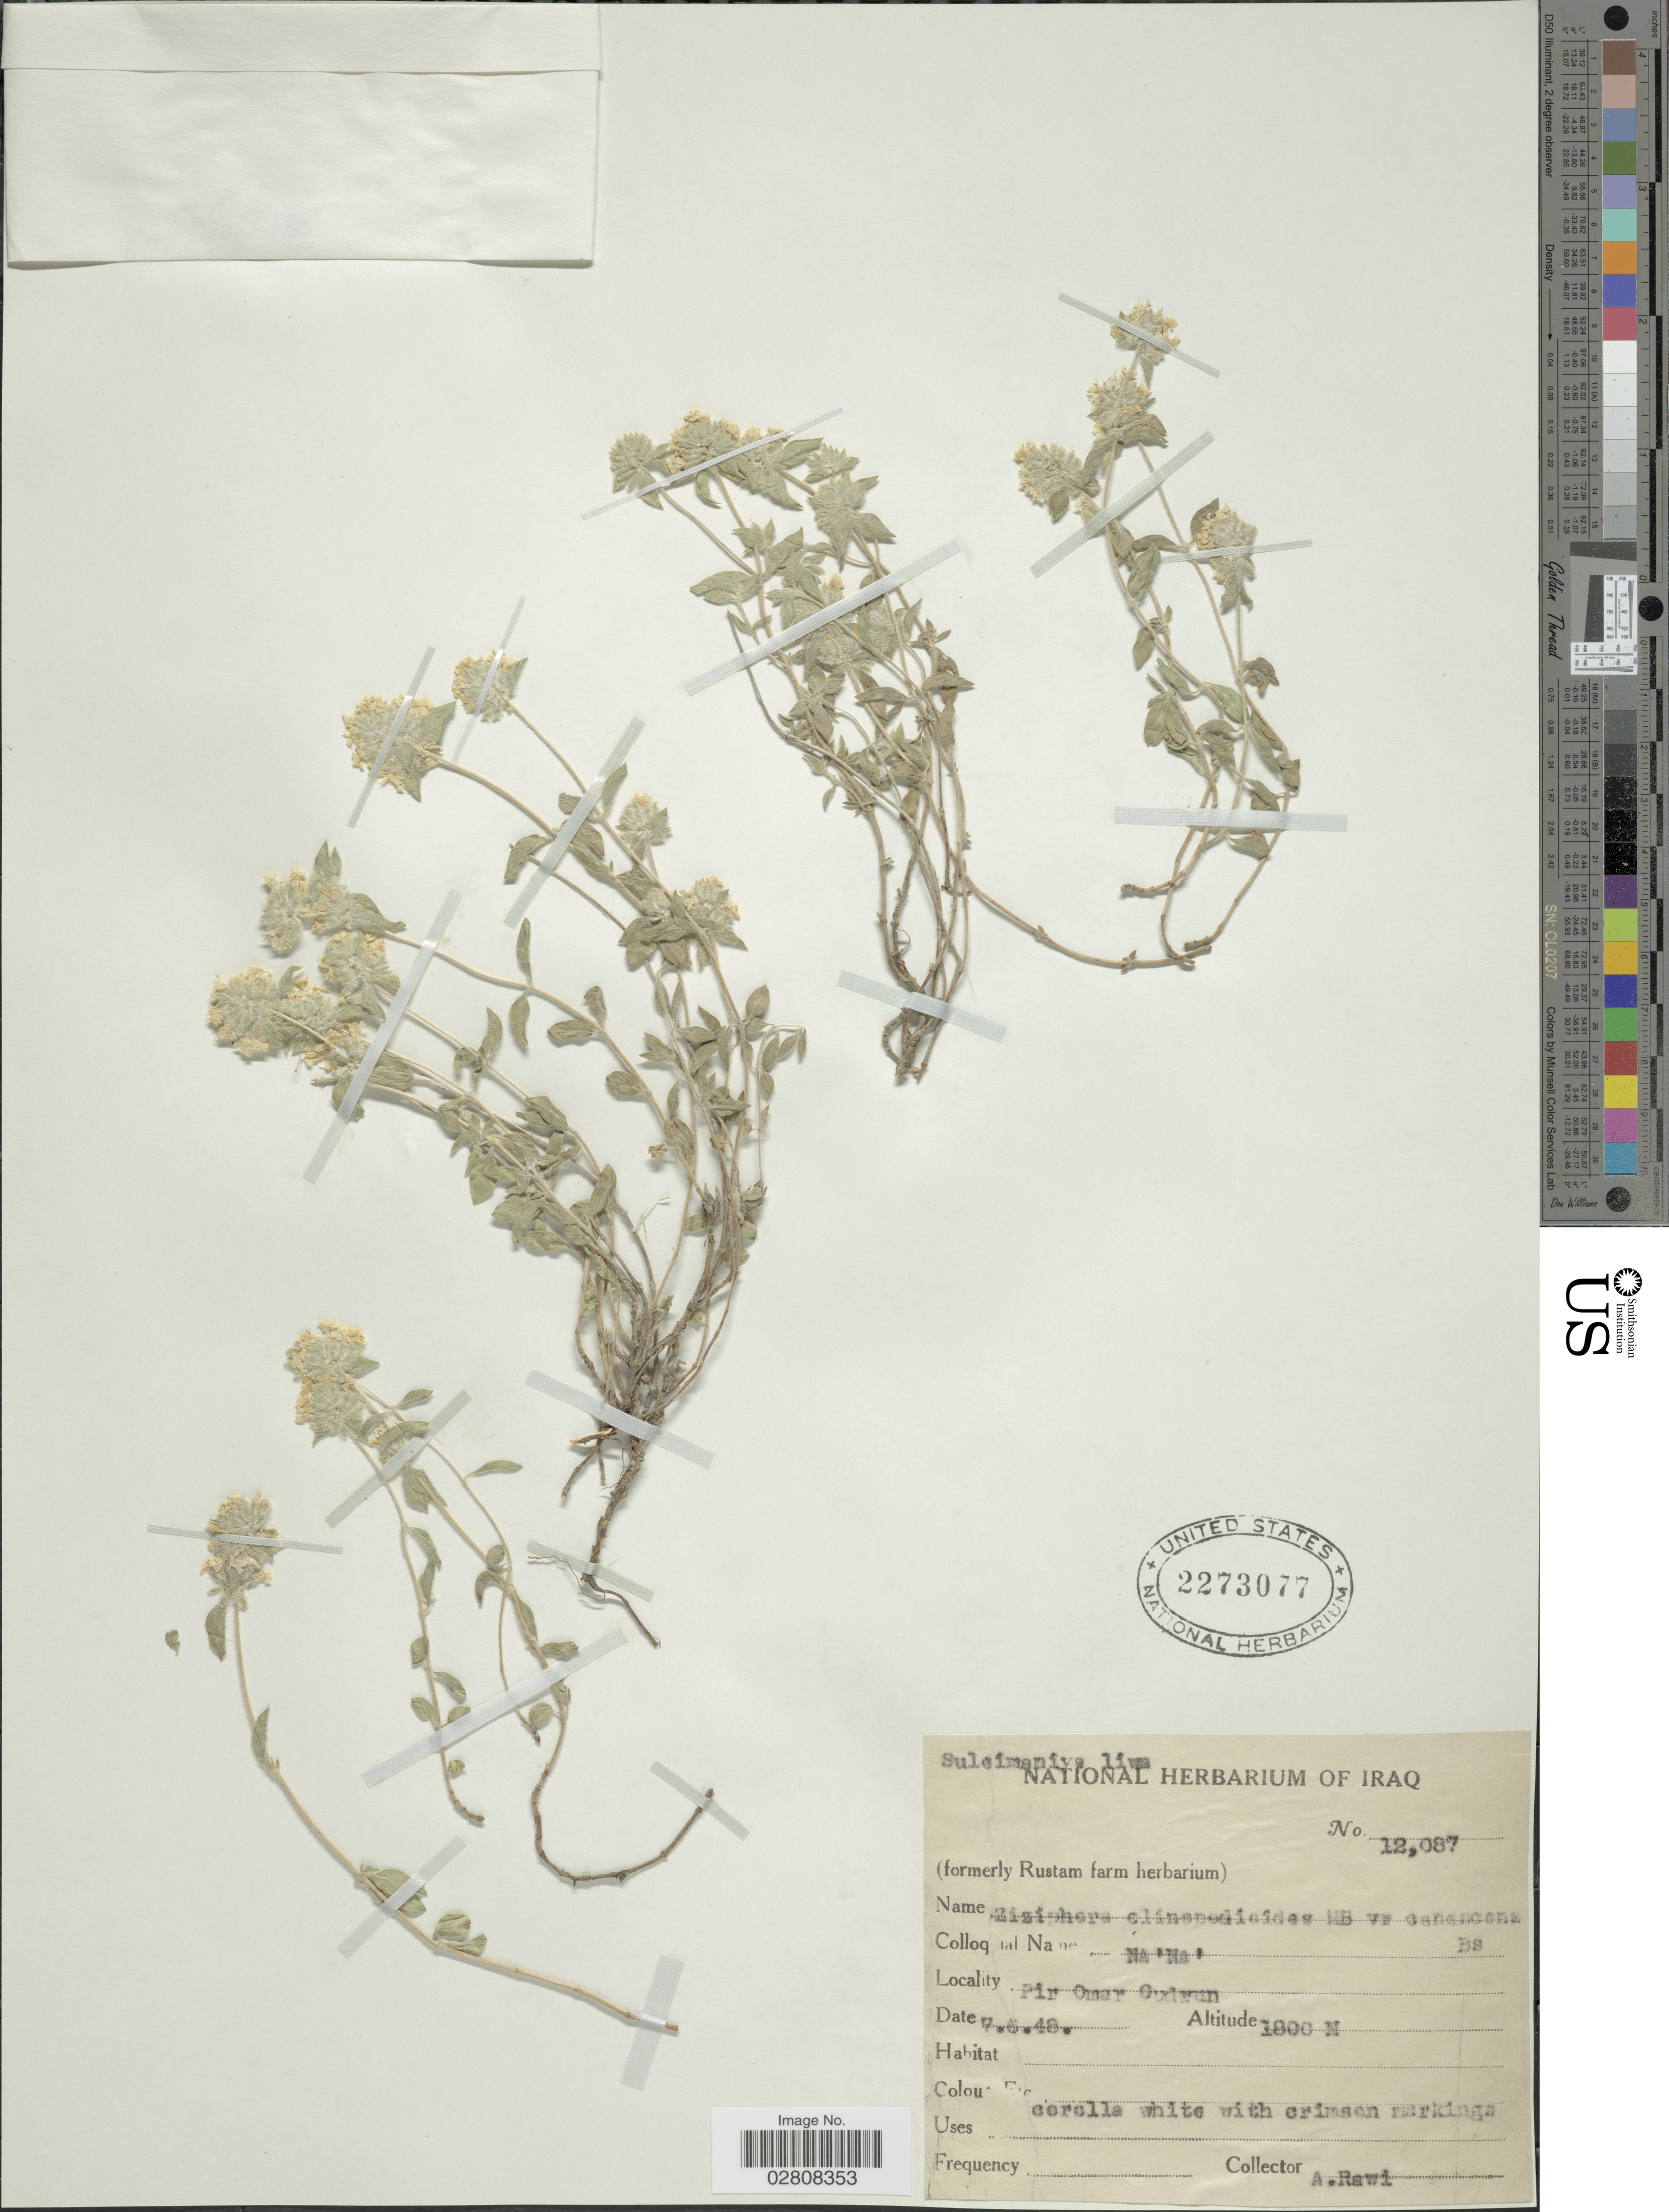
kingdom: Plantae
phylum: Tracheophyta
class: Magnoliopsida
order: Lamiales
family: Lamiaceae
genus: Ziziphora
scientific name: Ziziphora clinopodioides var. canescens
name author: Benth.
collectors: A. Rawi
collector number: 12087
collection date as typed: Transcribed d/m/y: 7/6/48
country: Iraq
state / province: As Sulaymānīyah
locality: Suleimaniya liwa. Pir Omar Gudrun.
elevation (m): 1800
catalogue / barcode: US 2273077